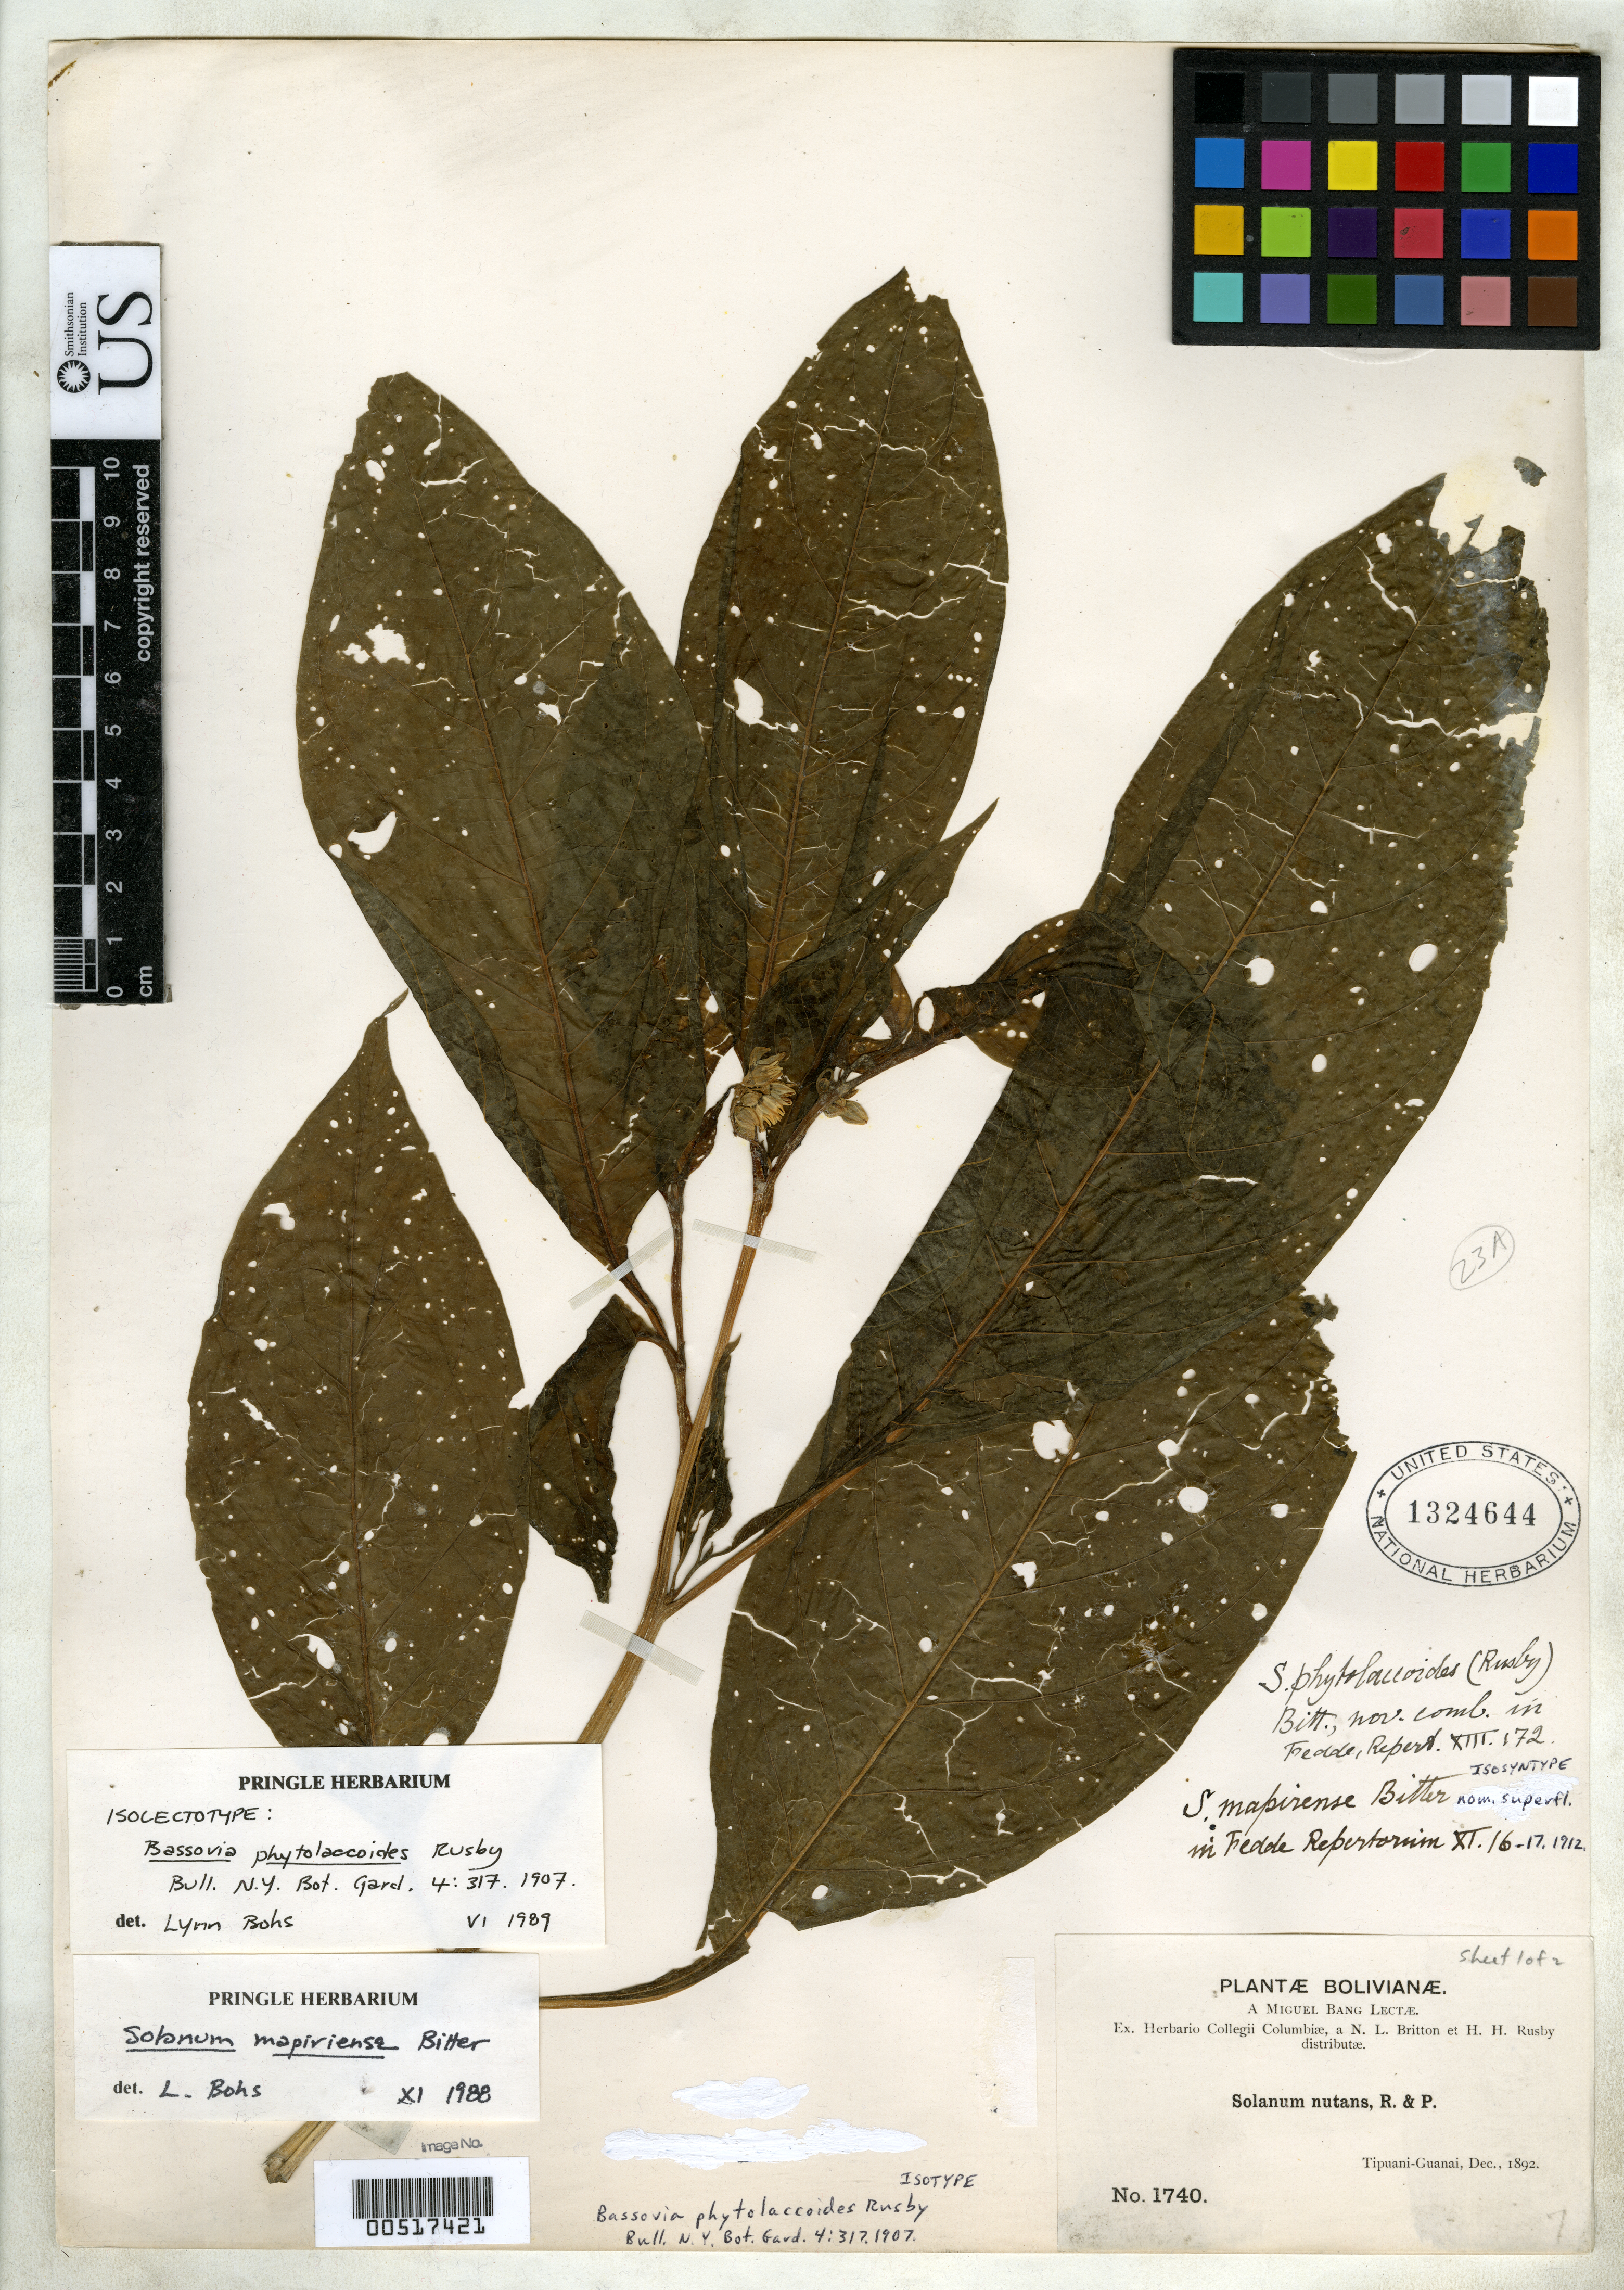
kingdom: Plantae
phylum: Tracheophyta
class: Magnoliopsida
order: Solanales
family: Solanaceae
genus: Bassovia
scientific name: Bassovia phytolaccoides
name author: Rusby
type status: Isolectotype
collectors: M. Bang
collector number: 1740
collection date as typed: Dec 1892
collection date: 1892-12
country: Bolivia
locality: Tipuani - Guanai.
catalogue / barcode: US 1324644